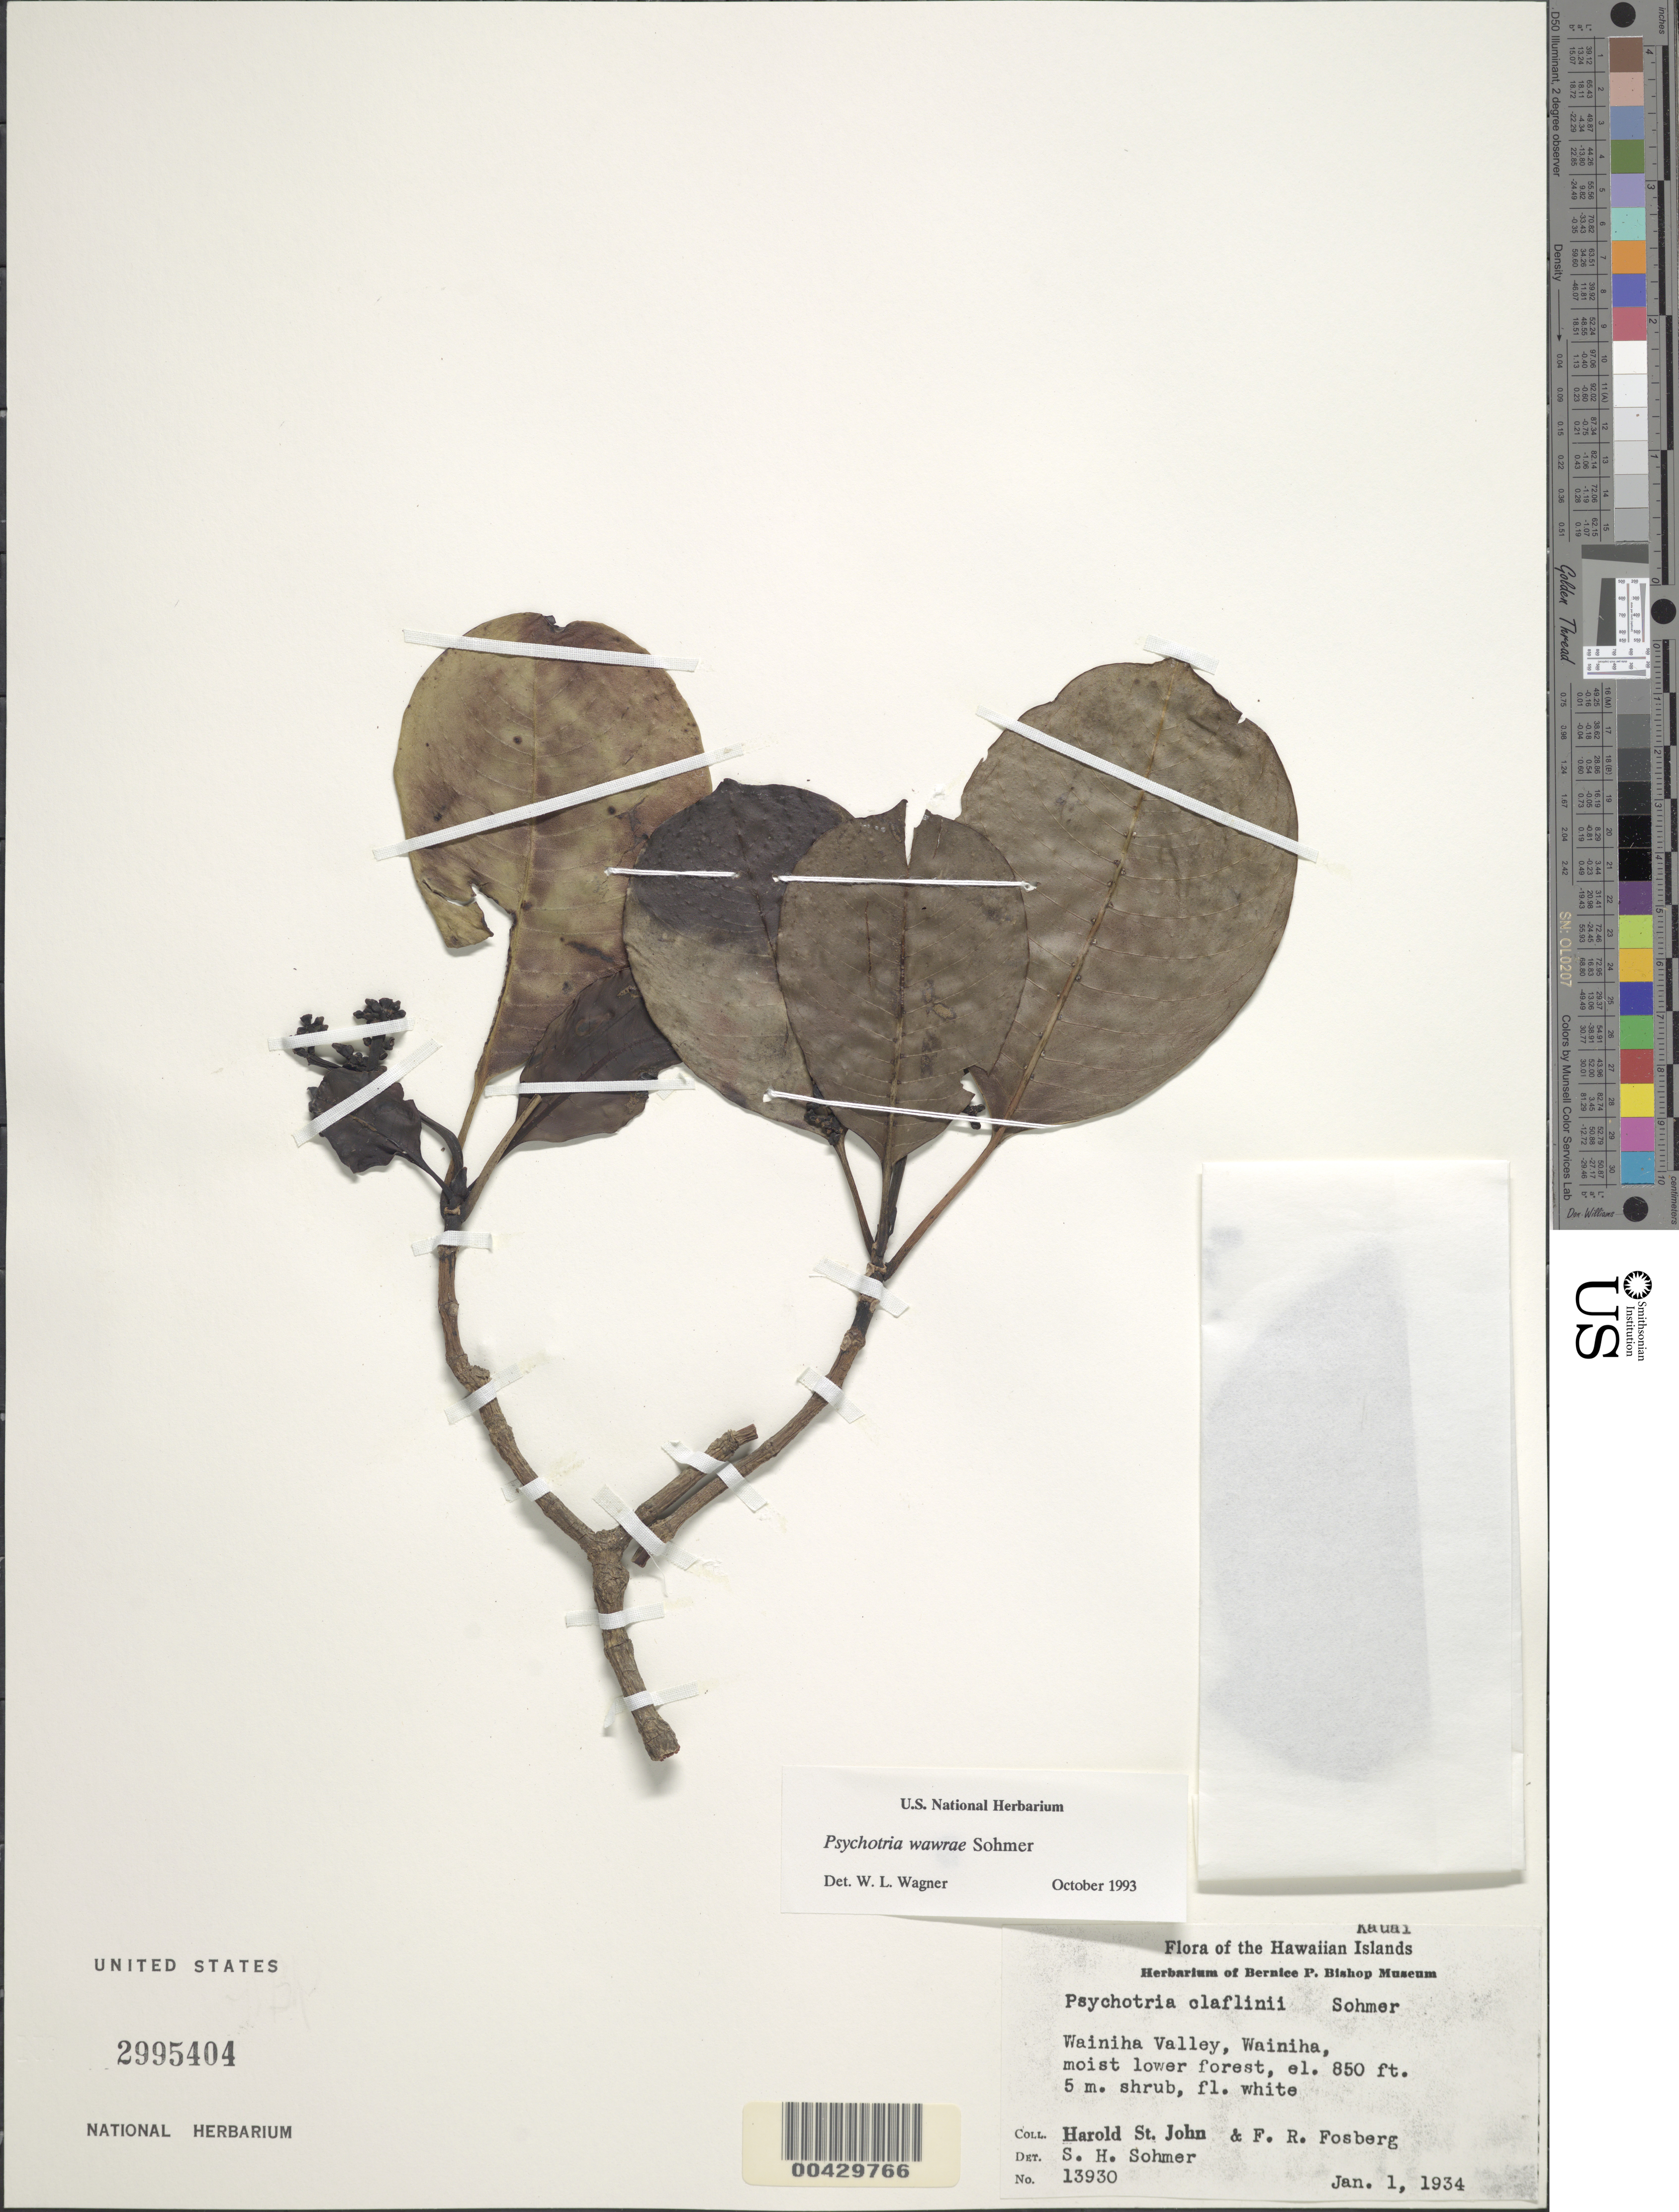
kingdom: Plantae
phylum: Tracheophyta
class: Magnoliopsida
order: Gentianales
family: Rubiaceae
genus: Psychotria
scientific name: Psychotria wawrae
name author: Sohmer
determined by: Wagner, W. L., (BOT), Smithsonian Institution - National Museum of Natural History (UNITED STATES)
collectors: H. St. John & F. R. Fosberg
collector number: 13930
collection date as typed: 1 Jan 1934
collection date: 1934-01-01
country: United States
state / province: Hawaii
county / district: Kauai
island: Kaua'i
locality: Wainiha Valley, Wainiha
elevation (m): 259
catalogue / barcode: US 2995404